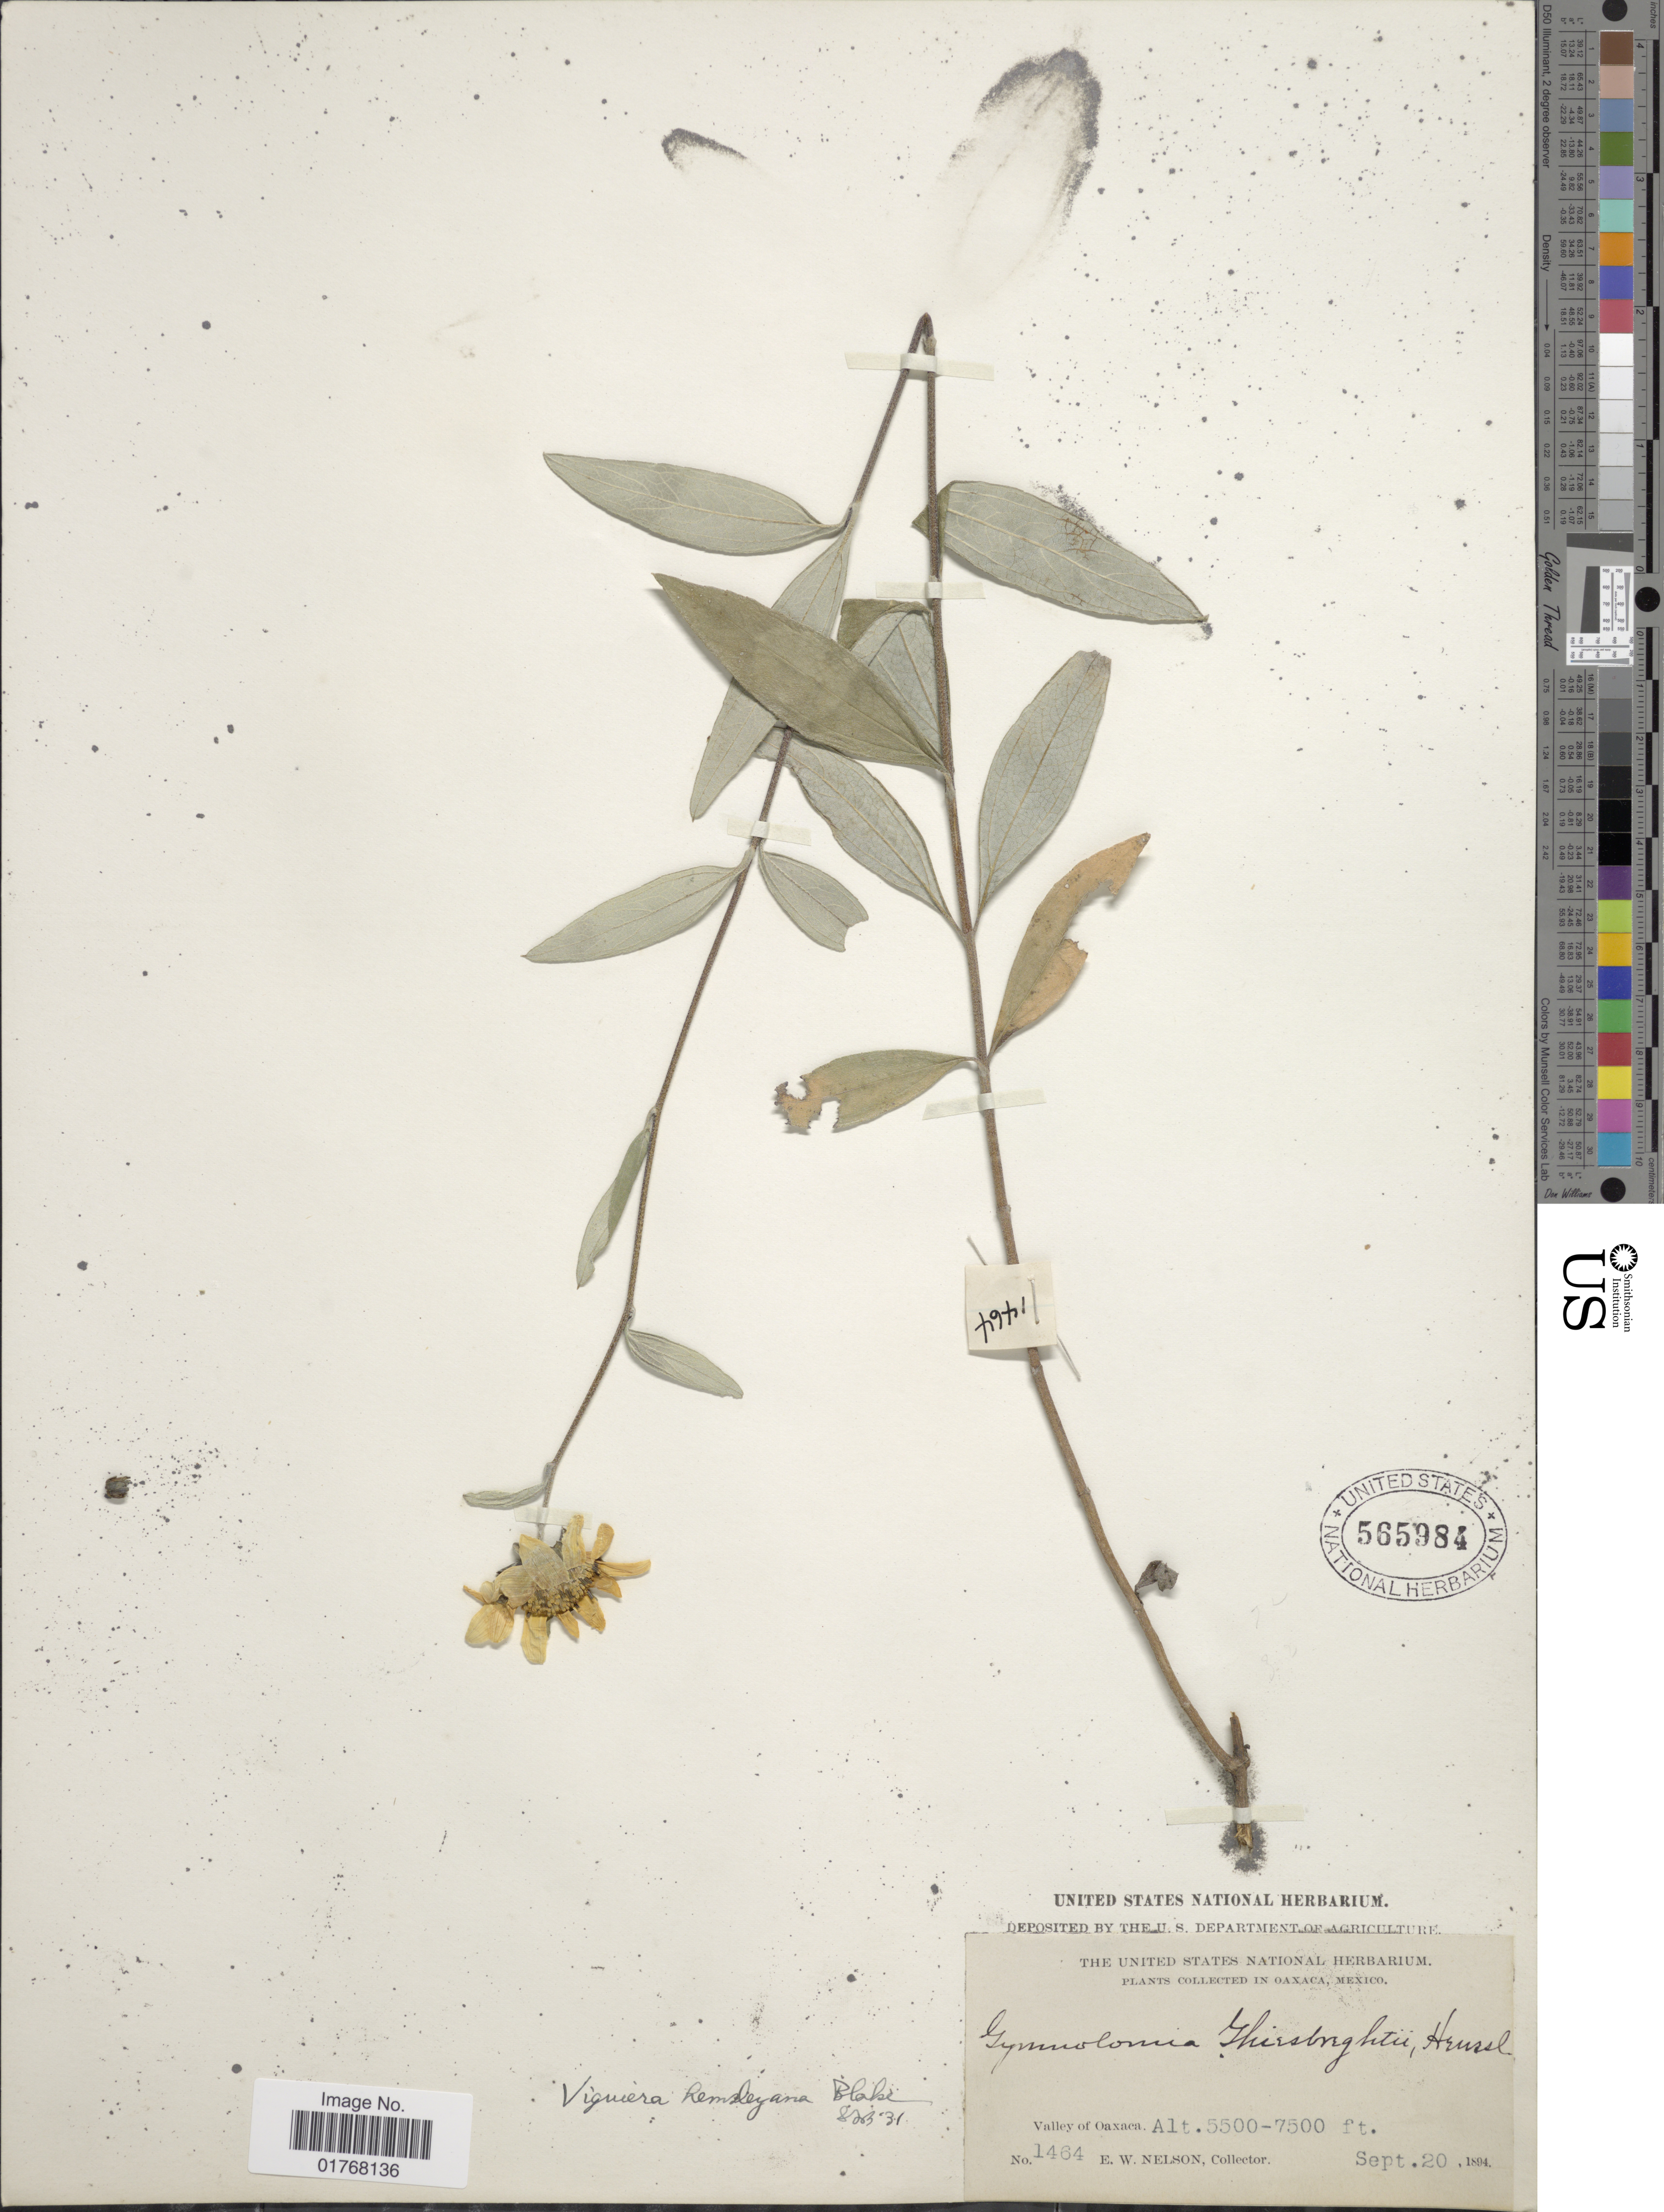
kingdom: Plantae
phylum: Tracheophyta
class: Magnoliopsida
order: Asterales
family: Asteraceae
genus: Viguiera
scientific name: Viguiera hemsleyana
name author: S.F. Blake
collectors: E. W. Nelson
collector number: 1464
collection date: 1894-09-20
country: Mexico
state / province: Oaxaca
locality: Valley of Oaxaca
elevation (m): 1676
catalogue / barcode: US 565984